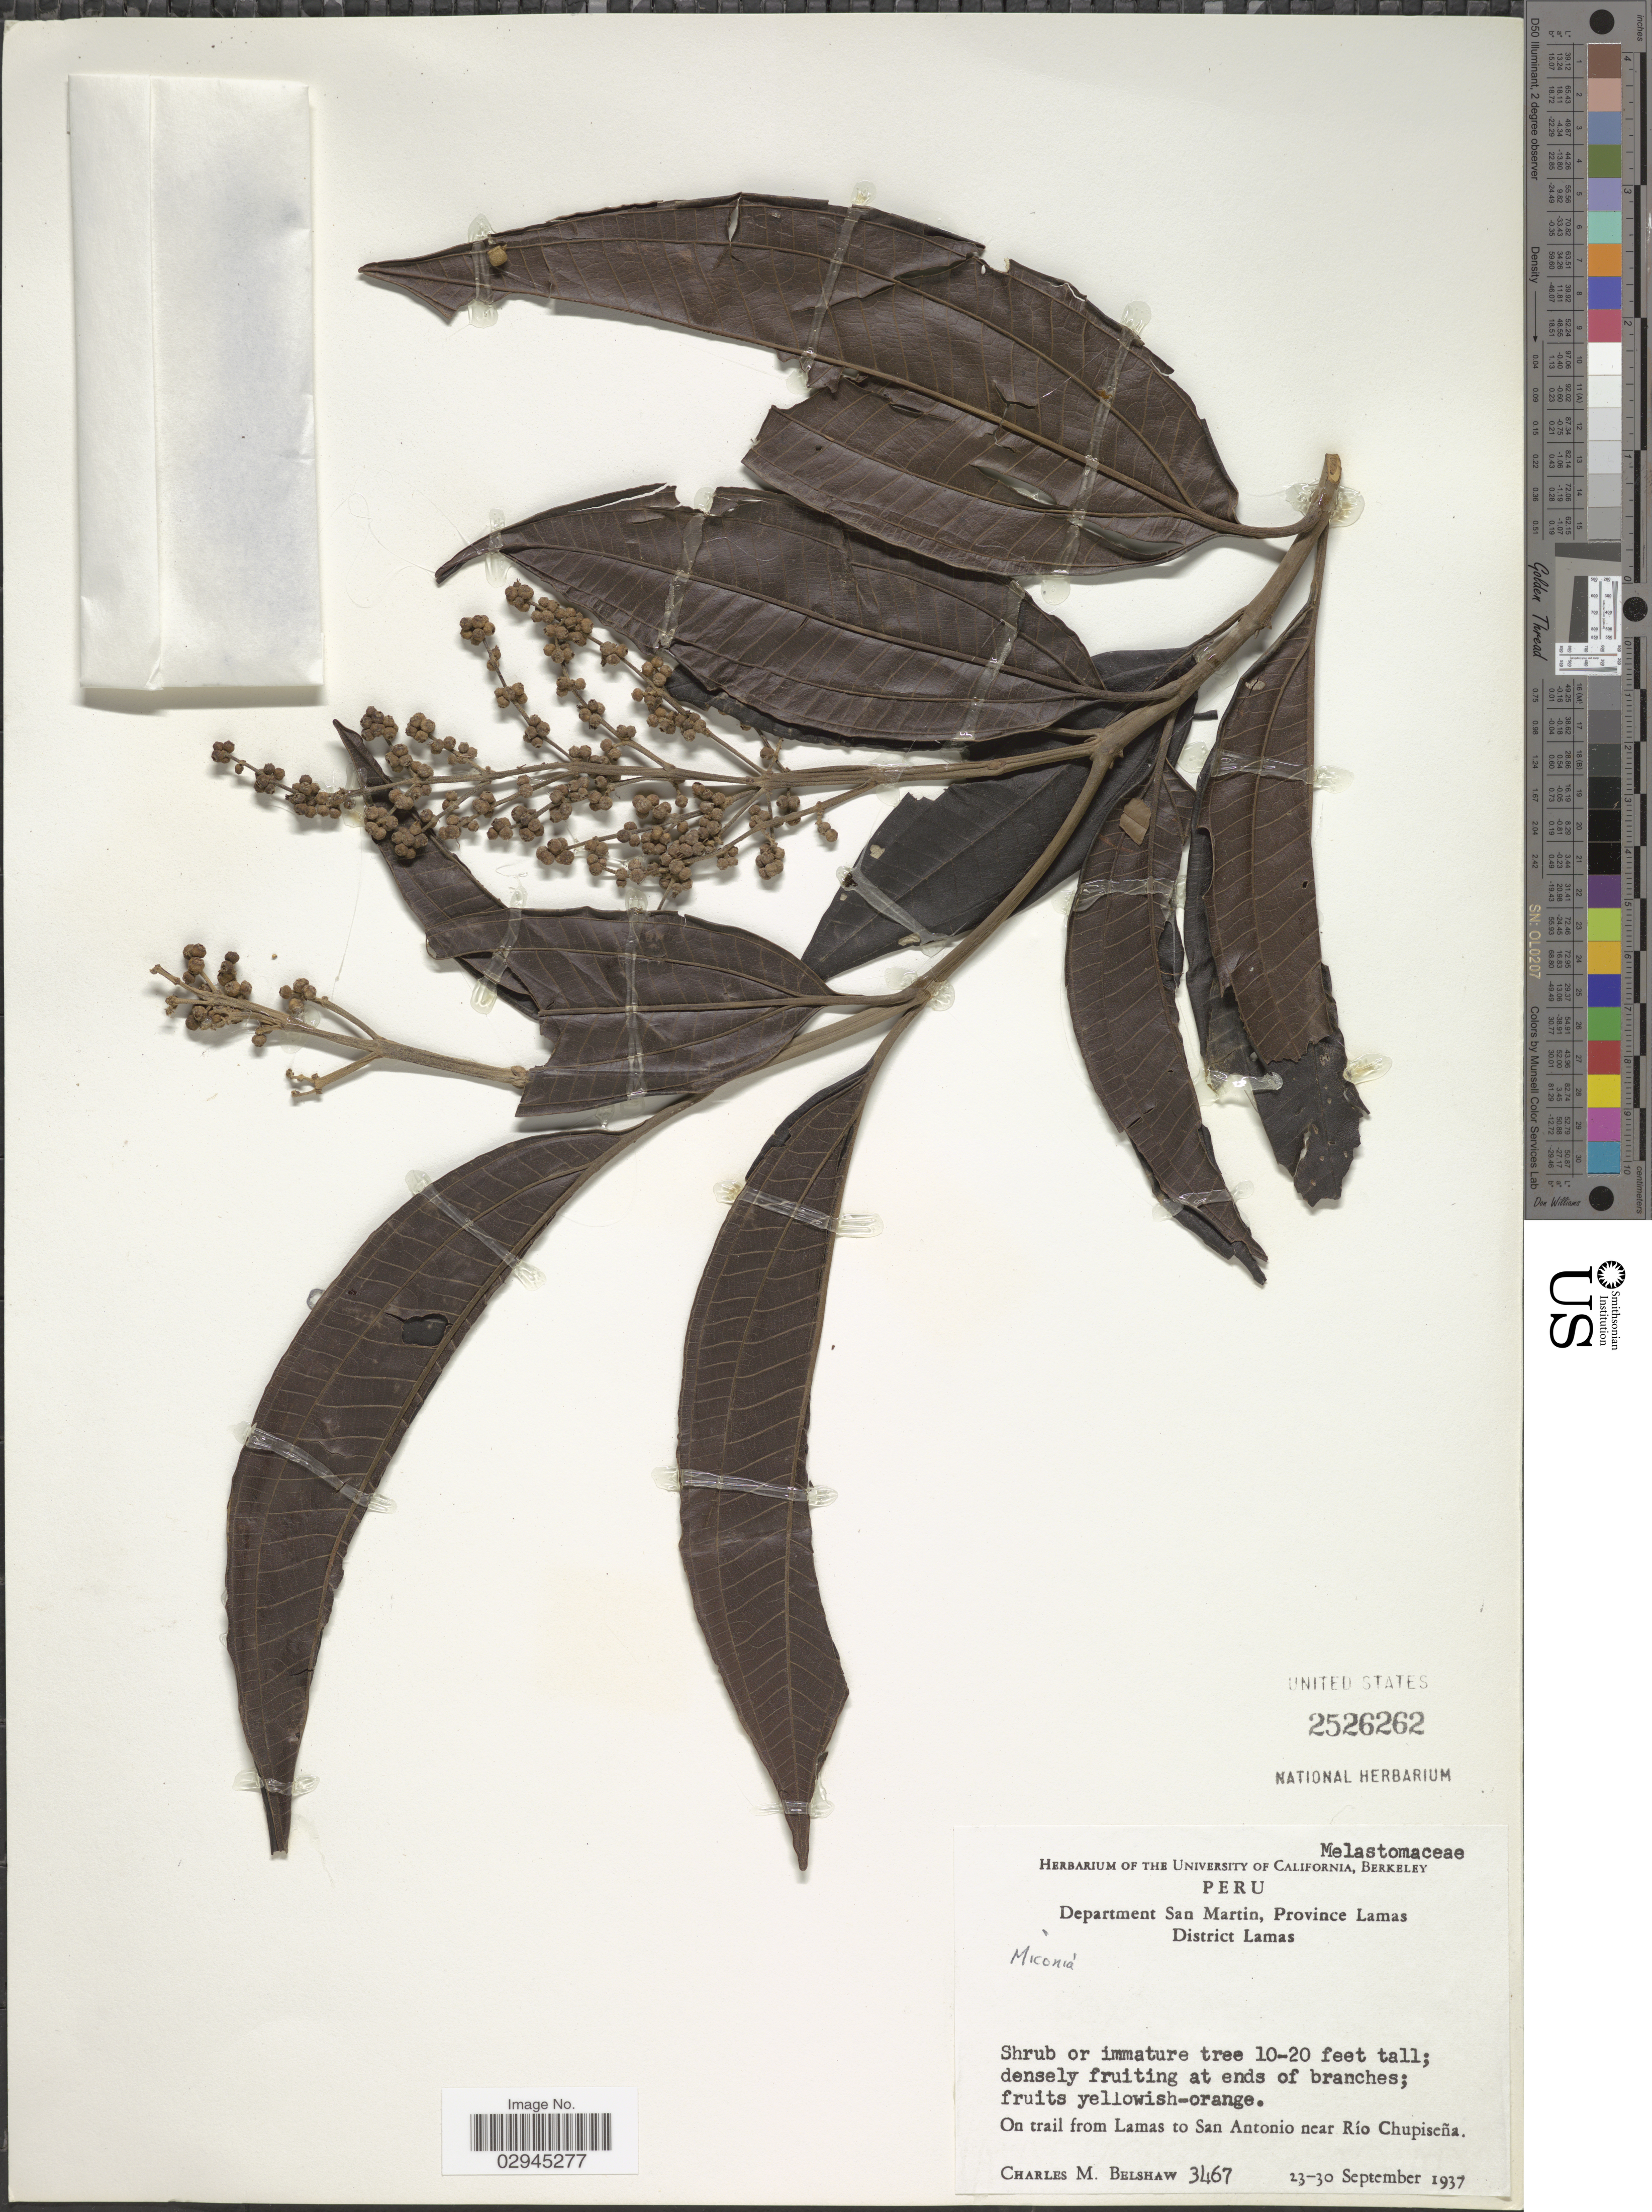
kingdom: Plantae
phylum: Tracheophyta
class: Magnoliopsida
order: Myrtales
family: Melastomataceae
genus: Miconia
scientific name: Miconia sp.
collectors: C. Shaw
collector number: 3467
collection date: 1937-09-23/1937-09-30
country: Peru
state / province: San Martín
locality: Department San Martin, Province Lamas District Lamas. On trail from Lamas to San Antonio near Río Chupiseña.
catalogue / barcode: US 2526262